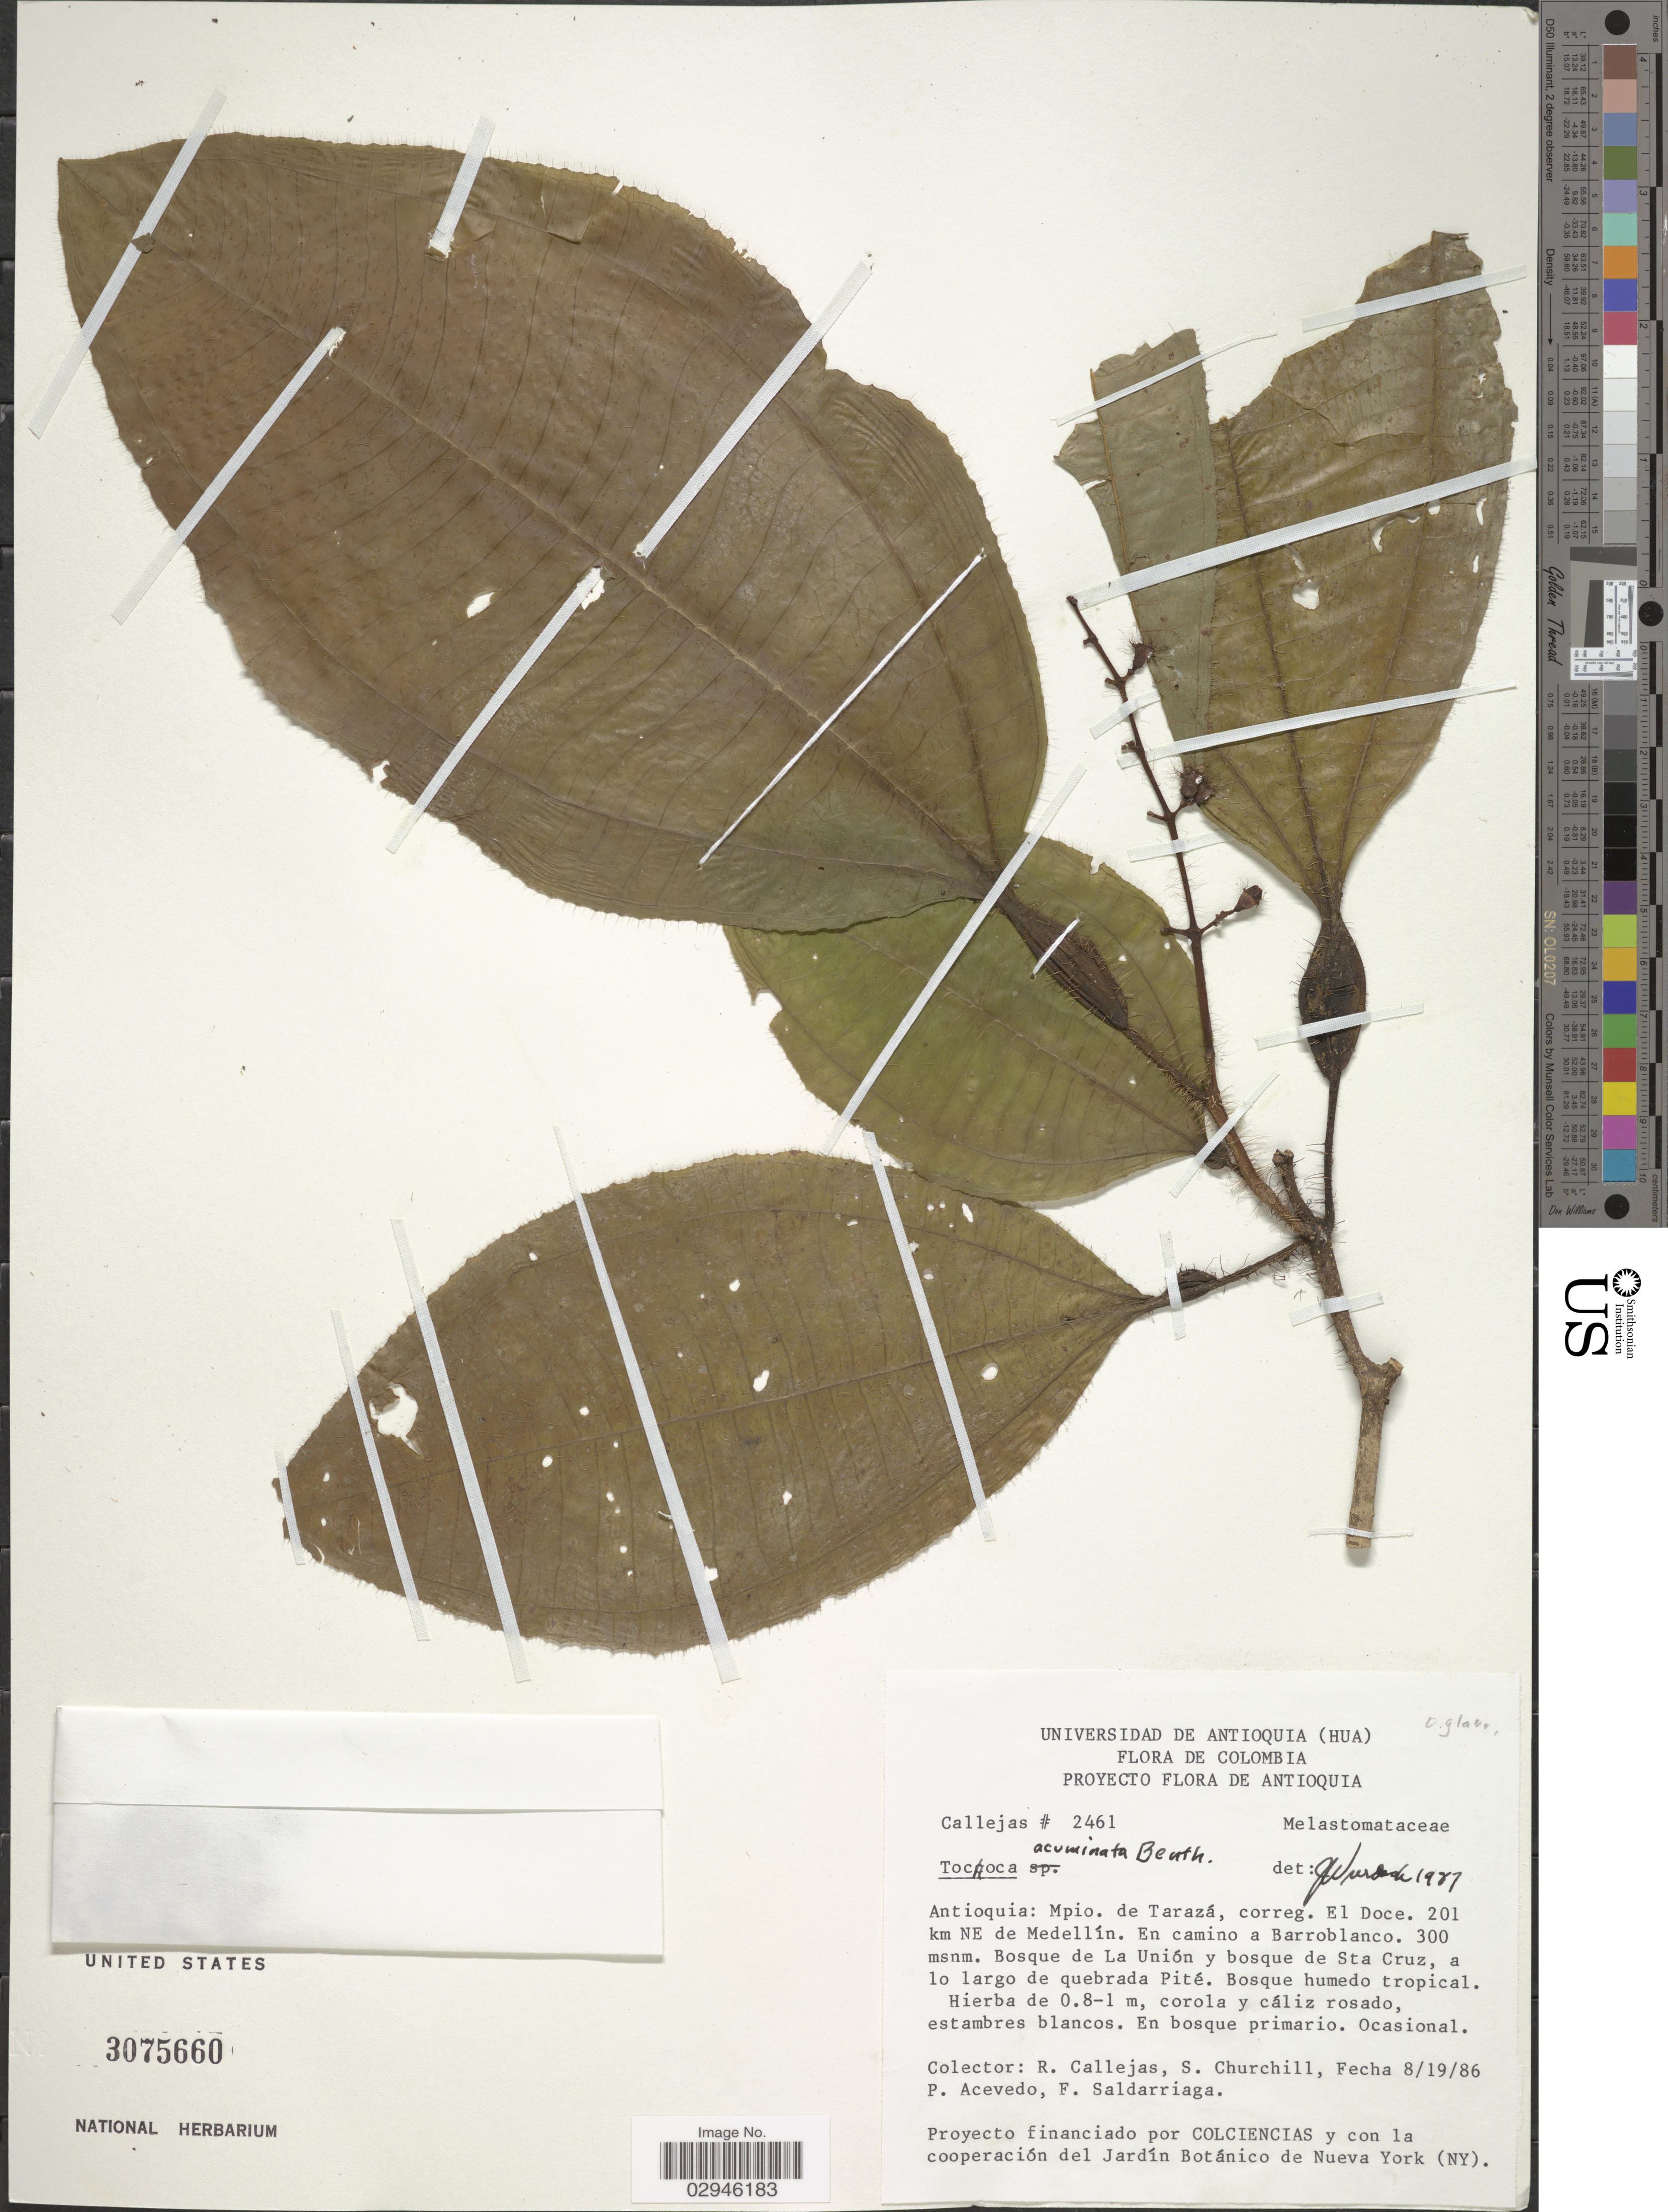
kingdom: Plantae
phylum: Tracheophyta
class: Magnoliopsida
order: Myrtales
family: Melastomataceae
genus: Tococa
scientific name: Tococa acuminata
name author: Benth.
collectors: R. Callejas, S. Churchill, P. Acevedo-Rodr. & F. Saldarriaga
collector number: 2461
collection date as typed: Transcribed d/m/y: 19/8/86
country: Colombia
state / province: Antioquia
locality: Mpio. de Tarazá, correg. El Doce. 201 km NE de Medellín. En camino a Barroblanco. Bosque de La Unión y bosque de Sta Cruz, a lo largo de quebrada Pité.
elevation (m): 300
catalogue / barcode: US 3075660